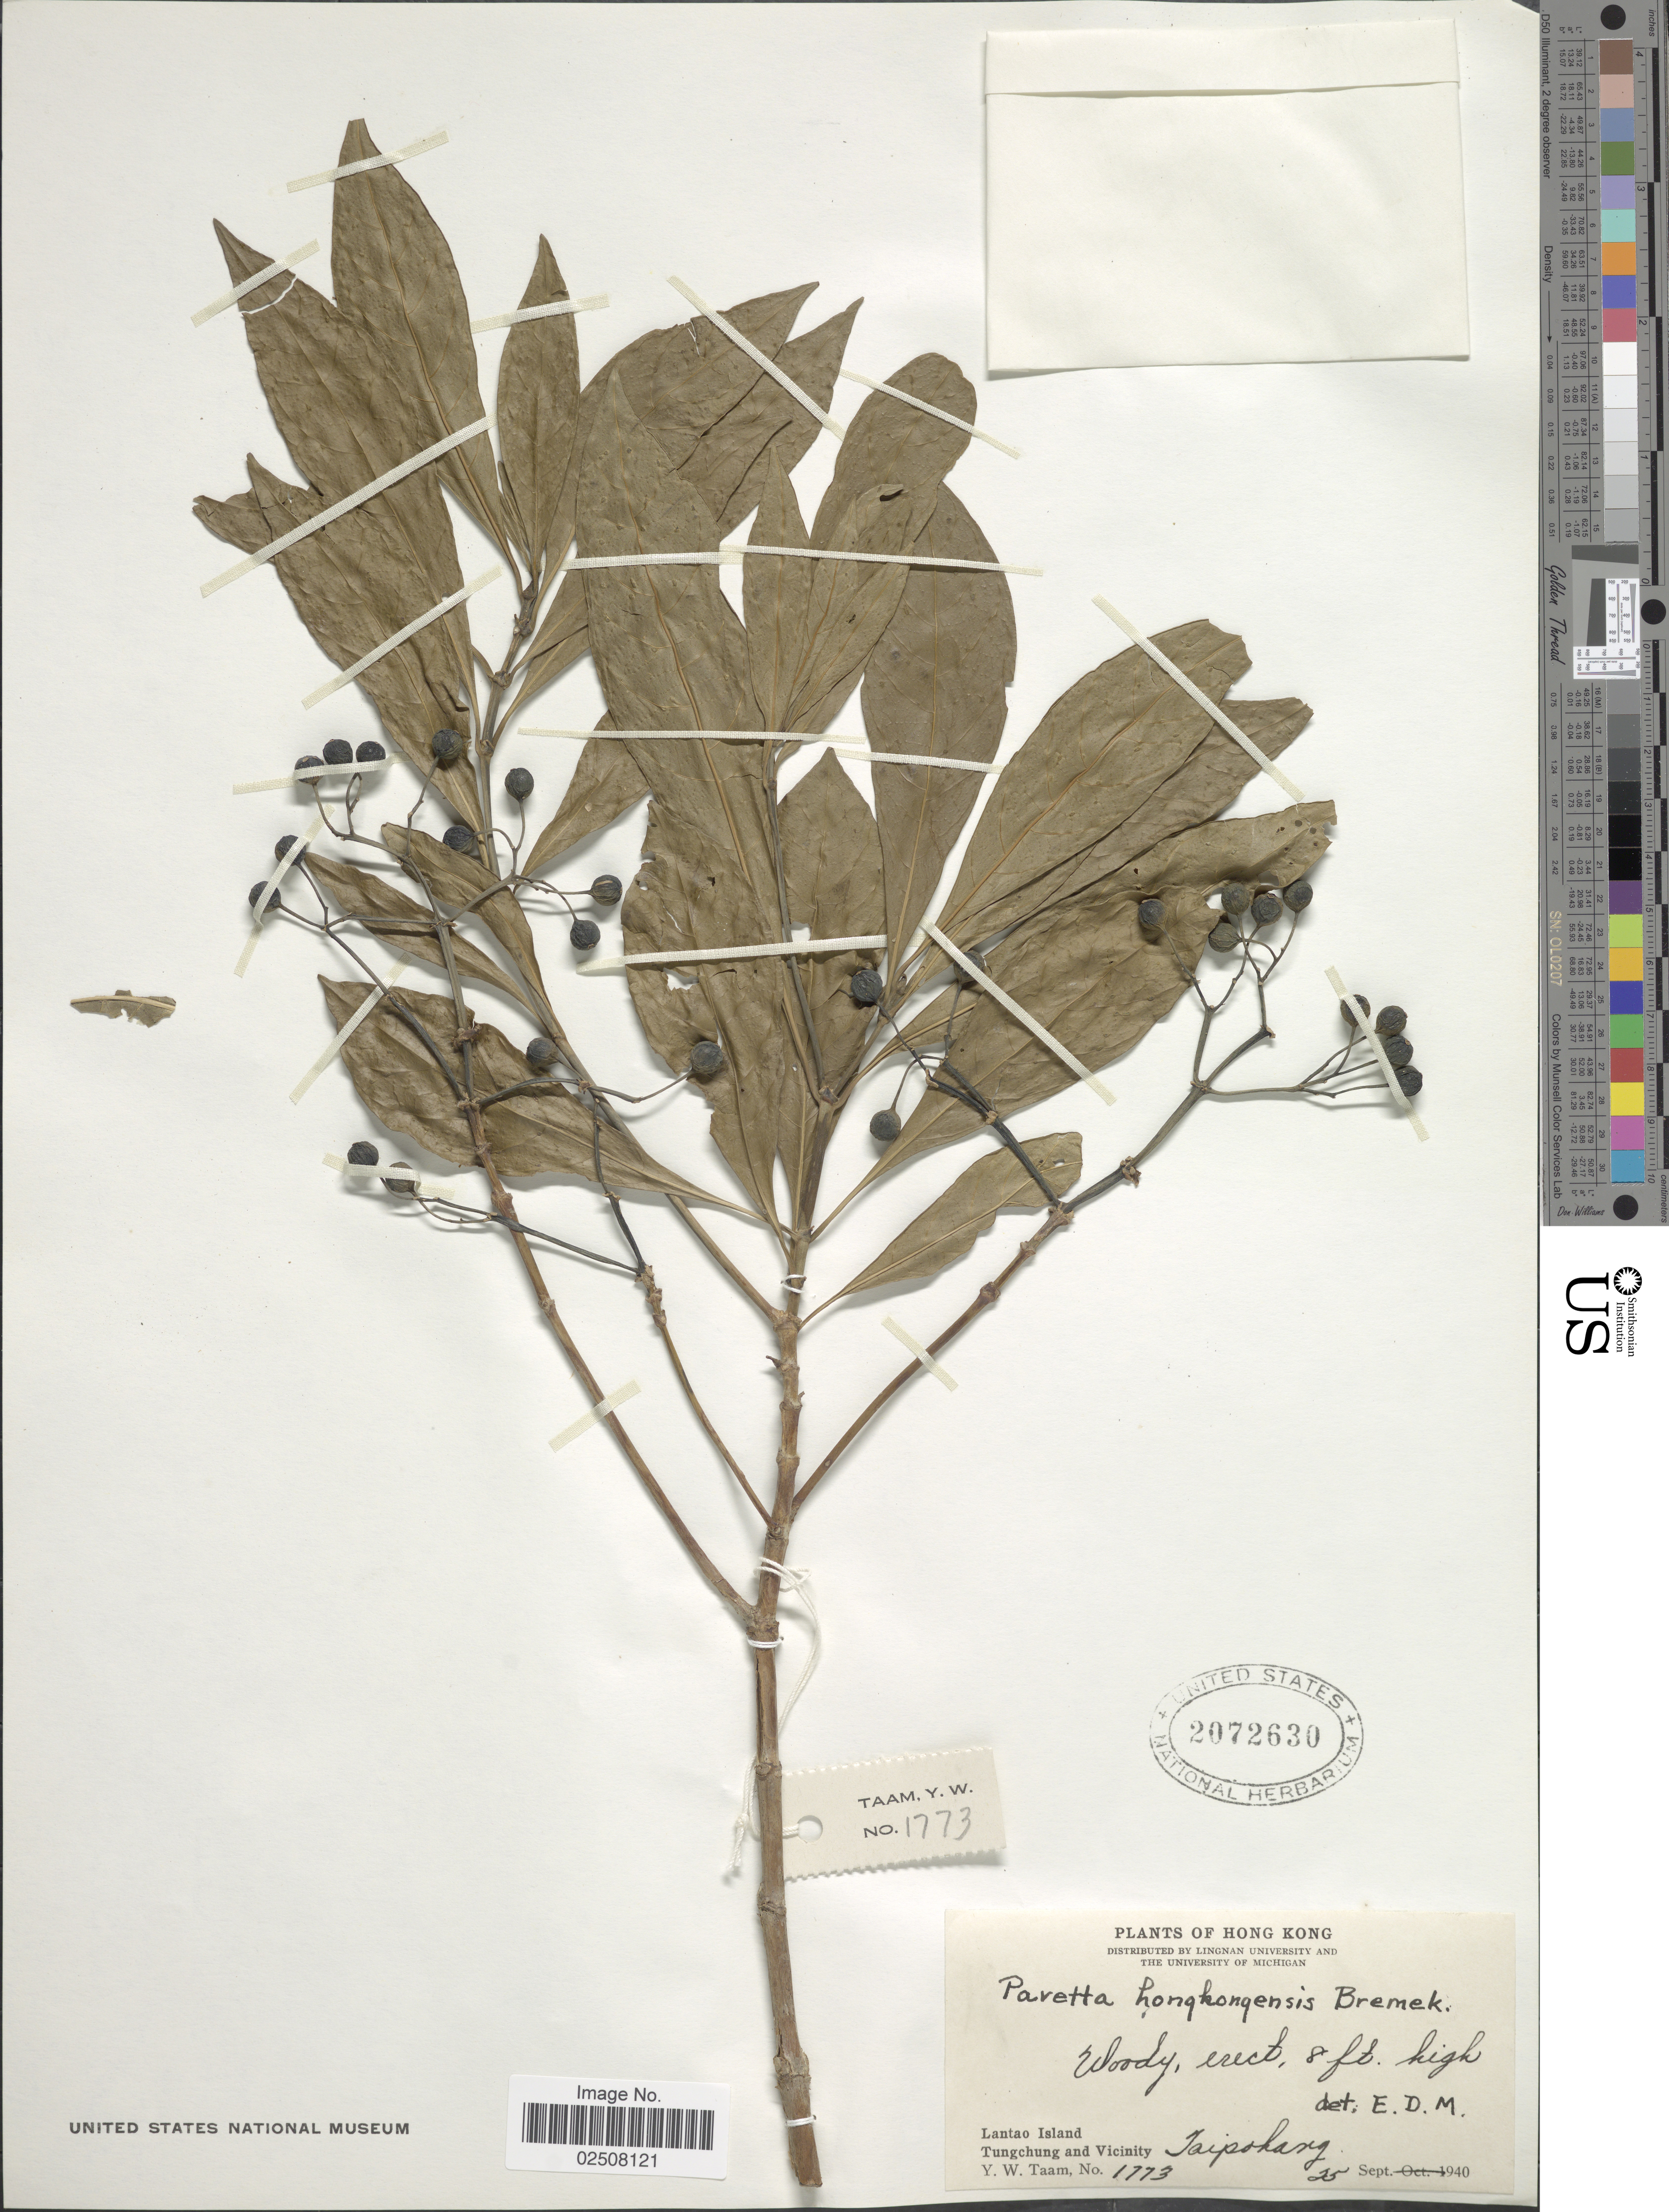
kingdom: Plantae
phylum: Tracheophyta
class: Magnoliopsida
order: Gentianales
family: Rubiaceae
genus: Pavetta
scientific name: Pavetta hongkongensis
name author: Bremek.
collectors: Y. W. Taam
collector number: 1773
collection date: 1940-09-25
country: China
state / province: Hong Kong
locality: Lantao Island, Tungchung and Vicinity, Taipohang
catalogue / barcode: US 2072630